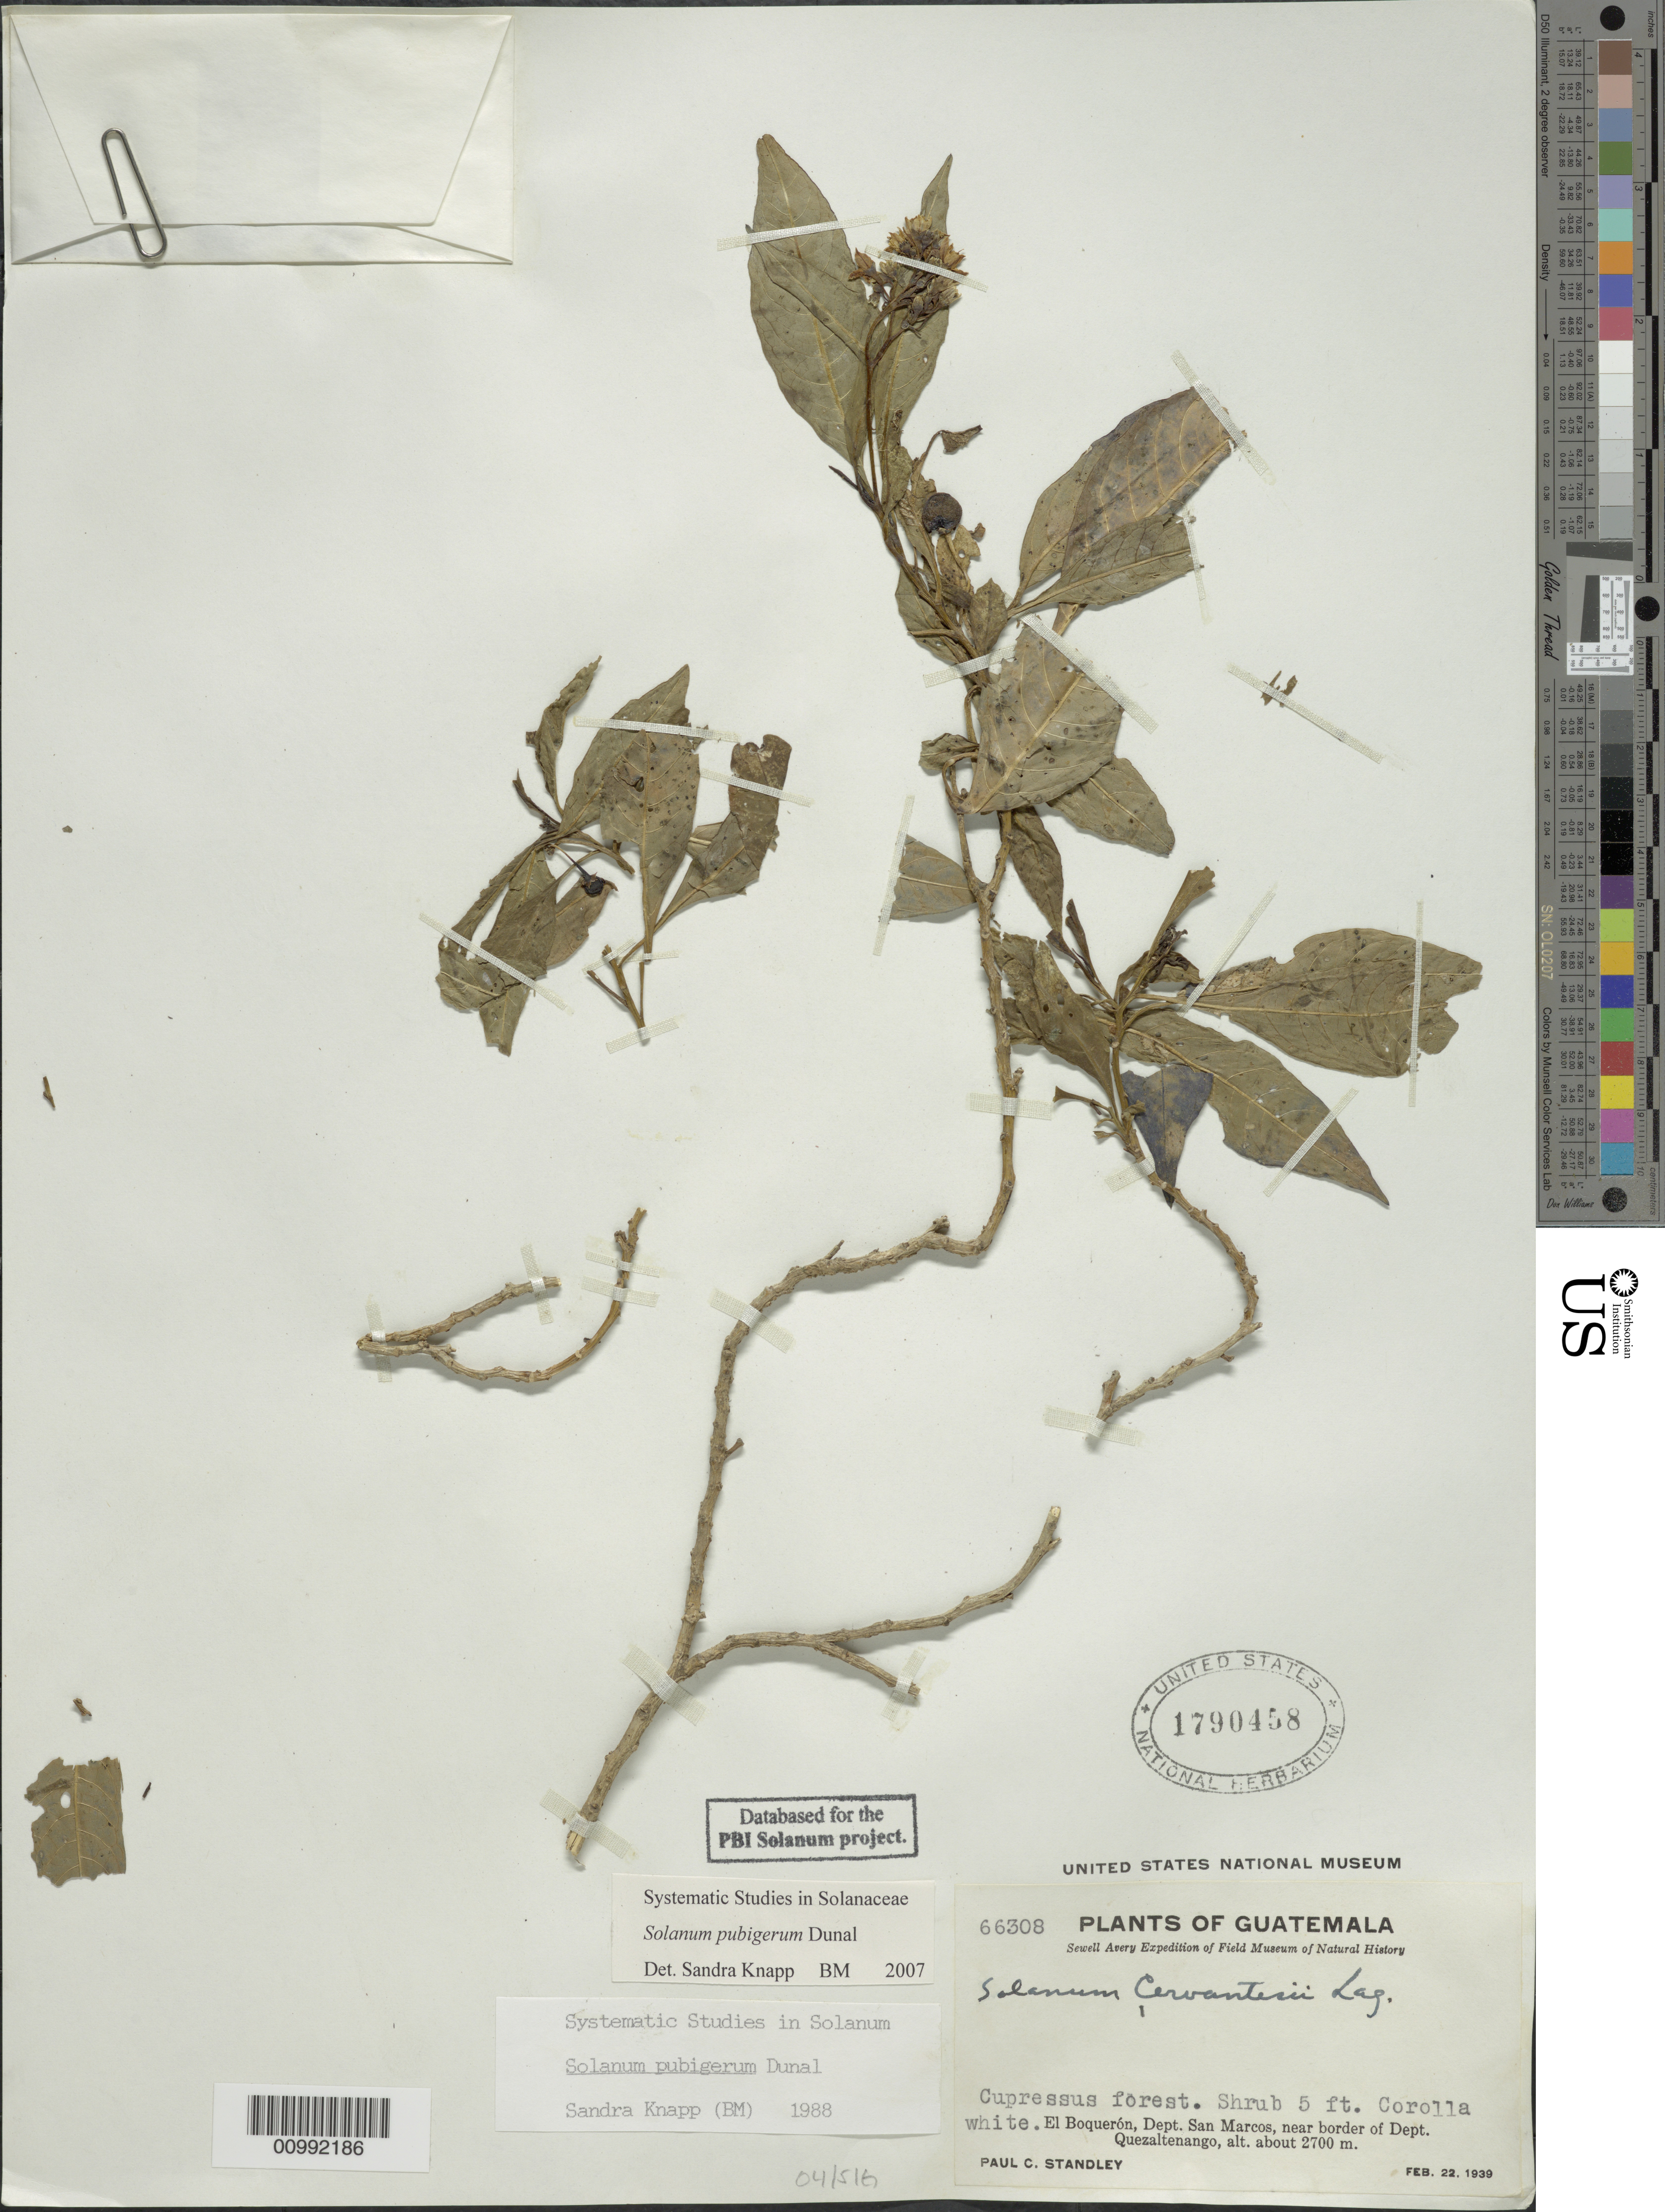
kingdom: Plantae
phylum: Tracheophyta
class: Magnoliopsida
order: Solanales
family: Solanaceae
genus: Solanum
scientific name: Solanum pubigerum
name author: Dunal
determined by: Knapp, S. D.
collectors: P. C. Standley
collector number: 66308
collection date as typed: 22 Feb 1939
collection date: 1939-02-22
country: Guatemala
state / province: San Marcos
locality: El Boqueron. Dept of San Marcos, near the border of Dept Quezaltenango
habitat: Cupressus forest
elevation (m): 2700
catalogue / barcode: US 1790458